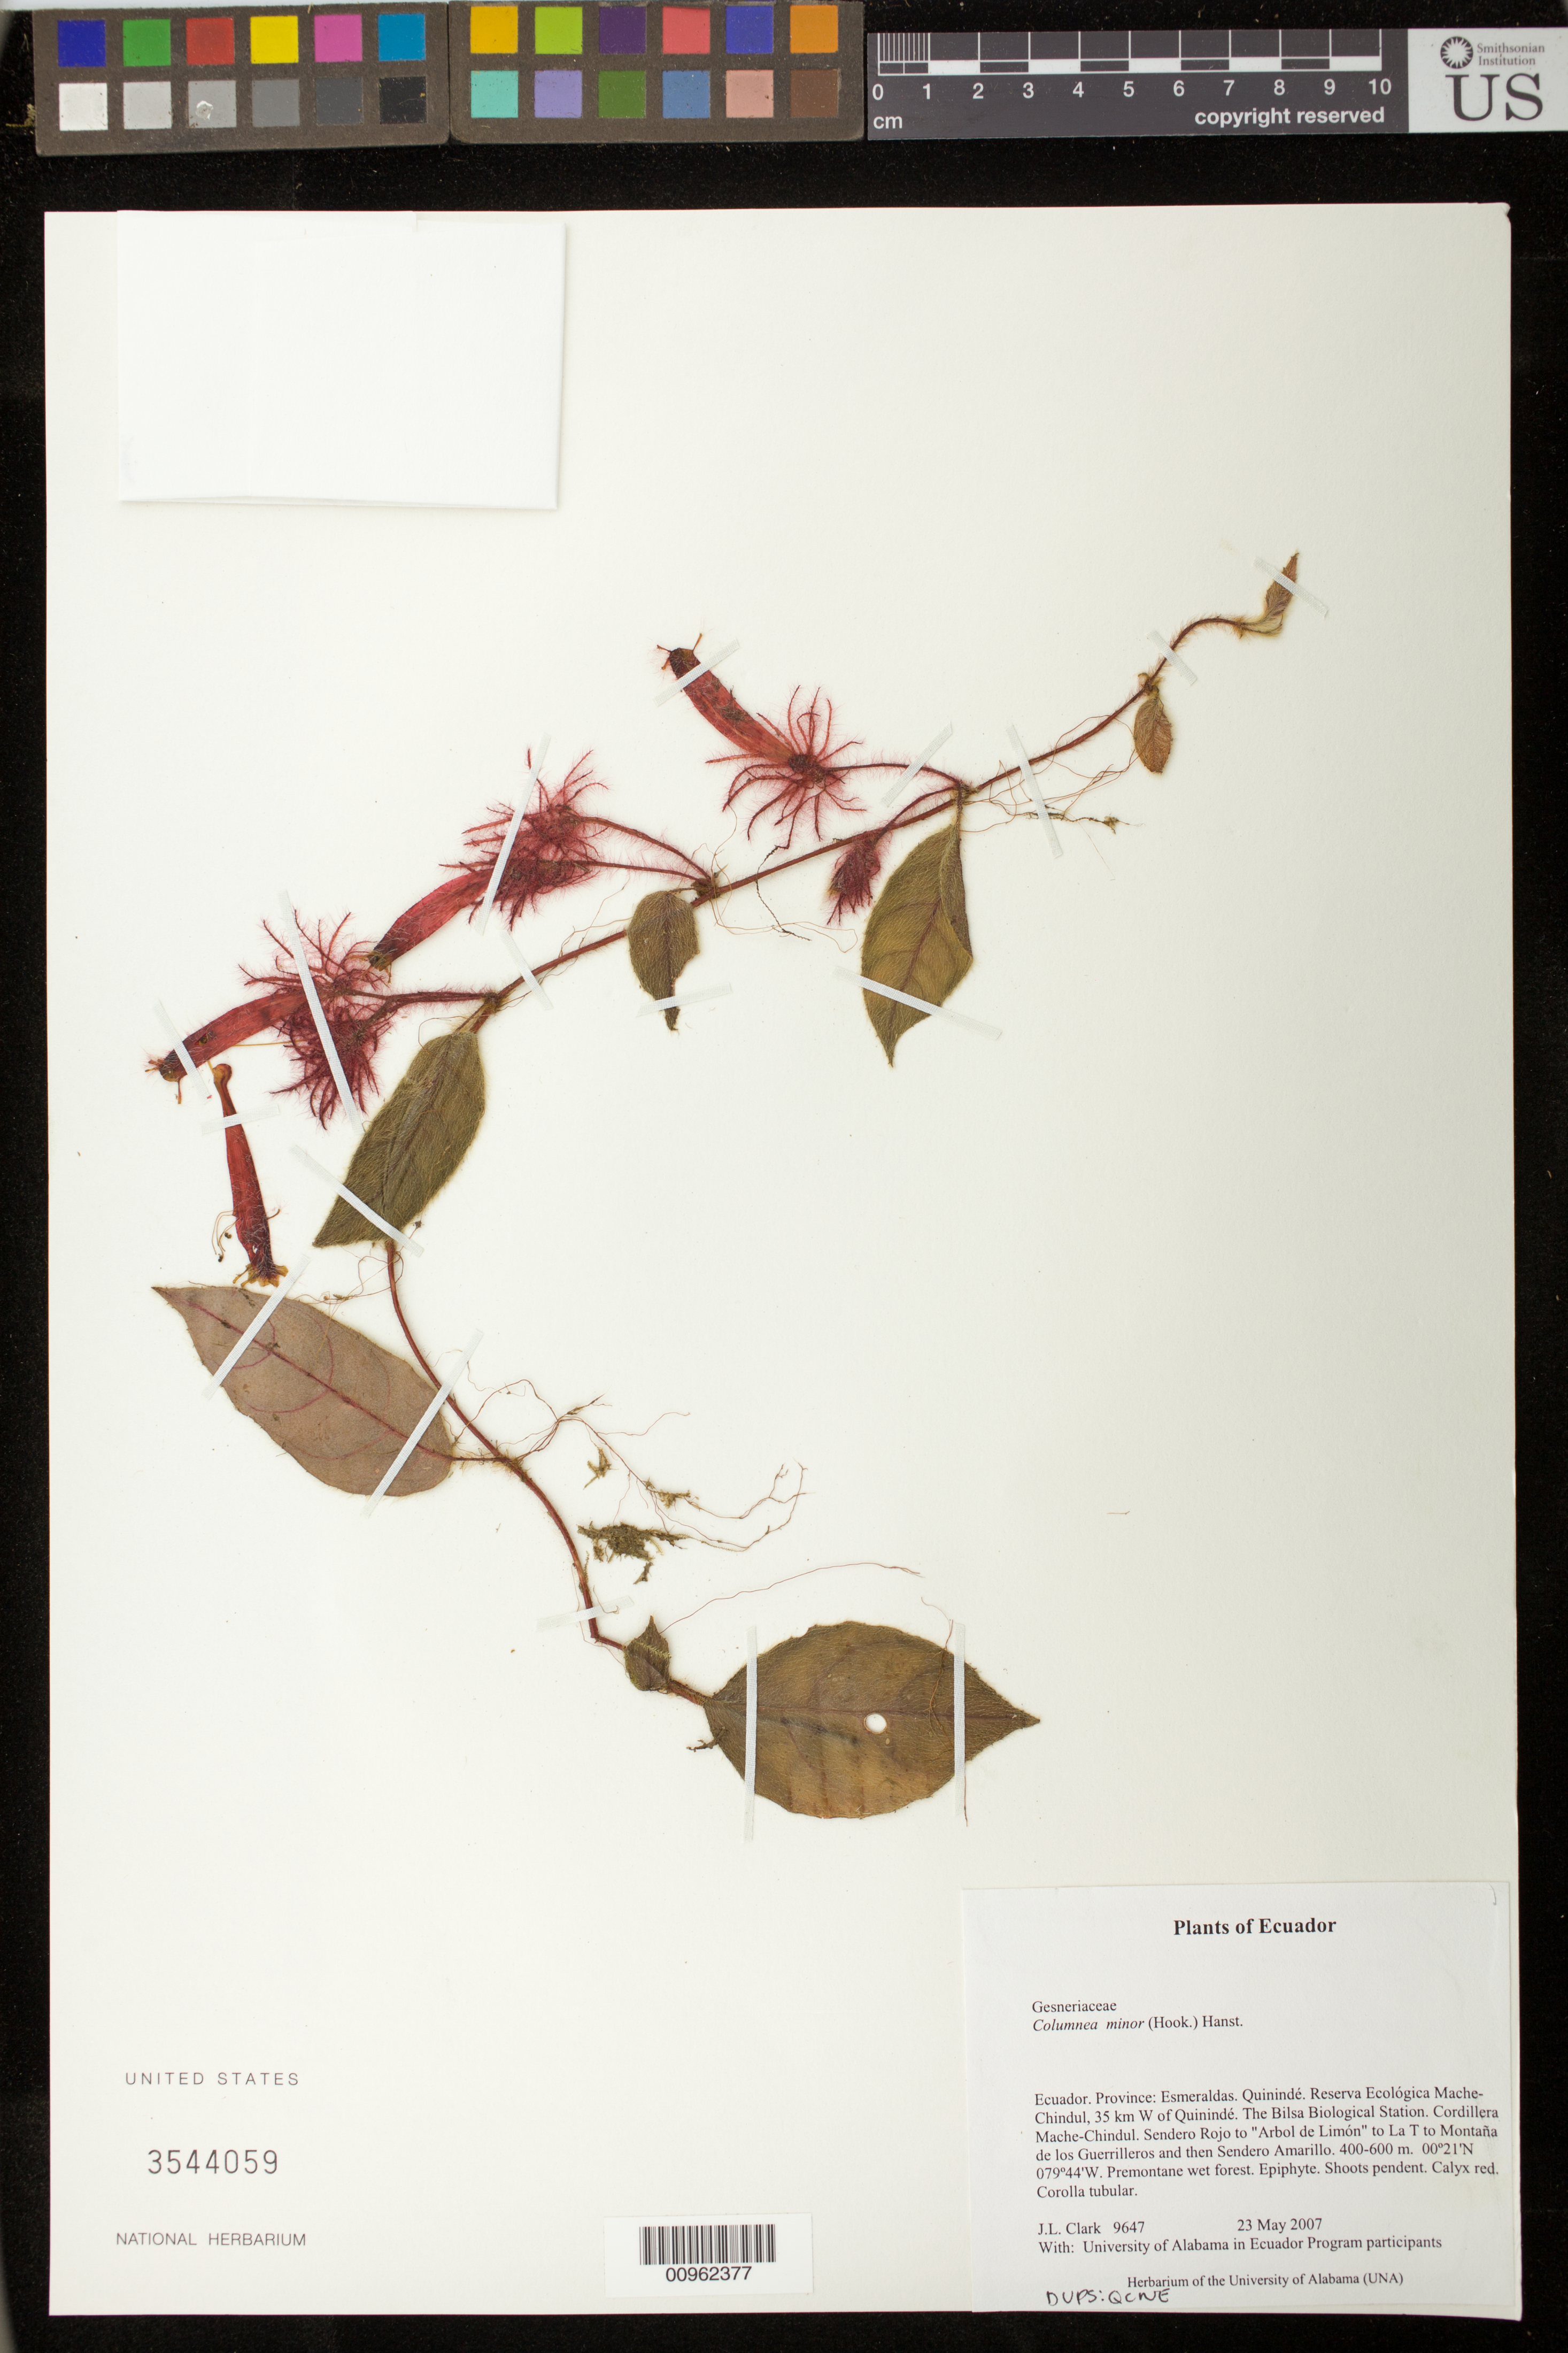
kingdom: Plantae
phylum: Tracheophyta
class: Magnoliopsida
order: Lamiales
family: Gesneriaceae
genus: Columnea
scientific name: Columnea minor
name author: (Hook.) Hanst.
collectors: J. L. Clark & University of Alabama in Ecuador Program participants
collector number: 9647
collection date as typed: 23 May 2007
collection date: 2007-05-23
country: Ecuador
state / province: Esmeraldas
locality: Quinindé. Reserva Ecológica Mache-Chindul, 35 km W of Quinindé. The Bilsa Biological Station. Cordillera Mache-Chindul. Sendero Rojo to "Arbol de Limón" to La T to Montaña de los Guerrilleros and then Sendero Amarillo.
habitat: Premontane wet forest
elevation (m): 400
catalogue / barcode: US 3544059